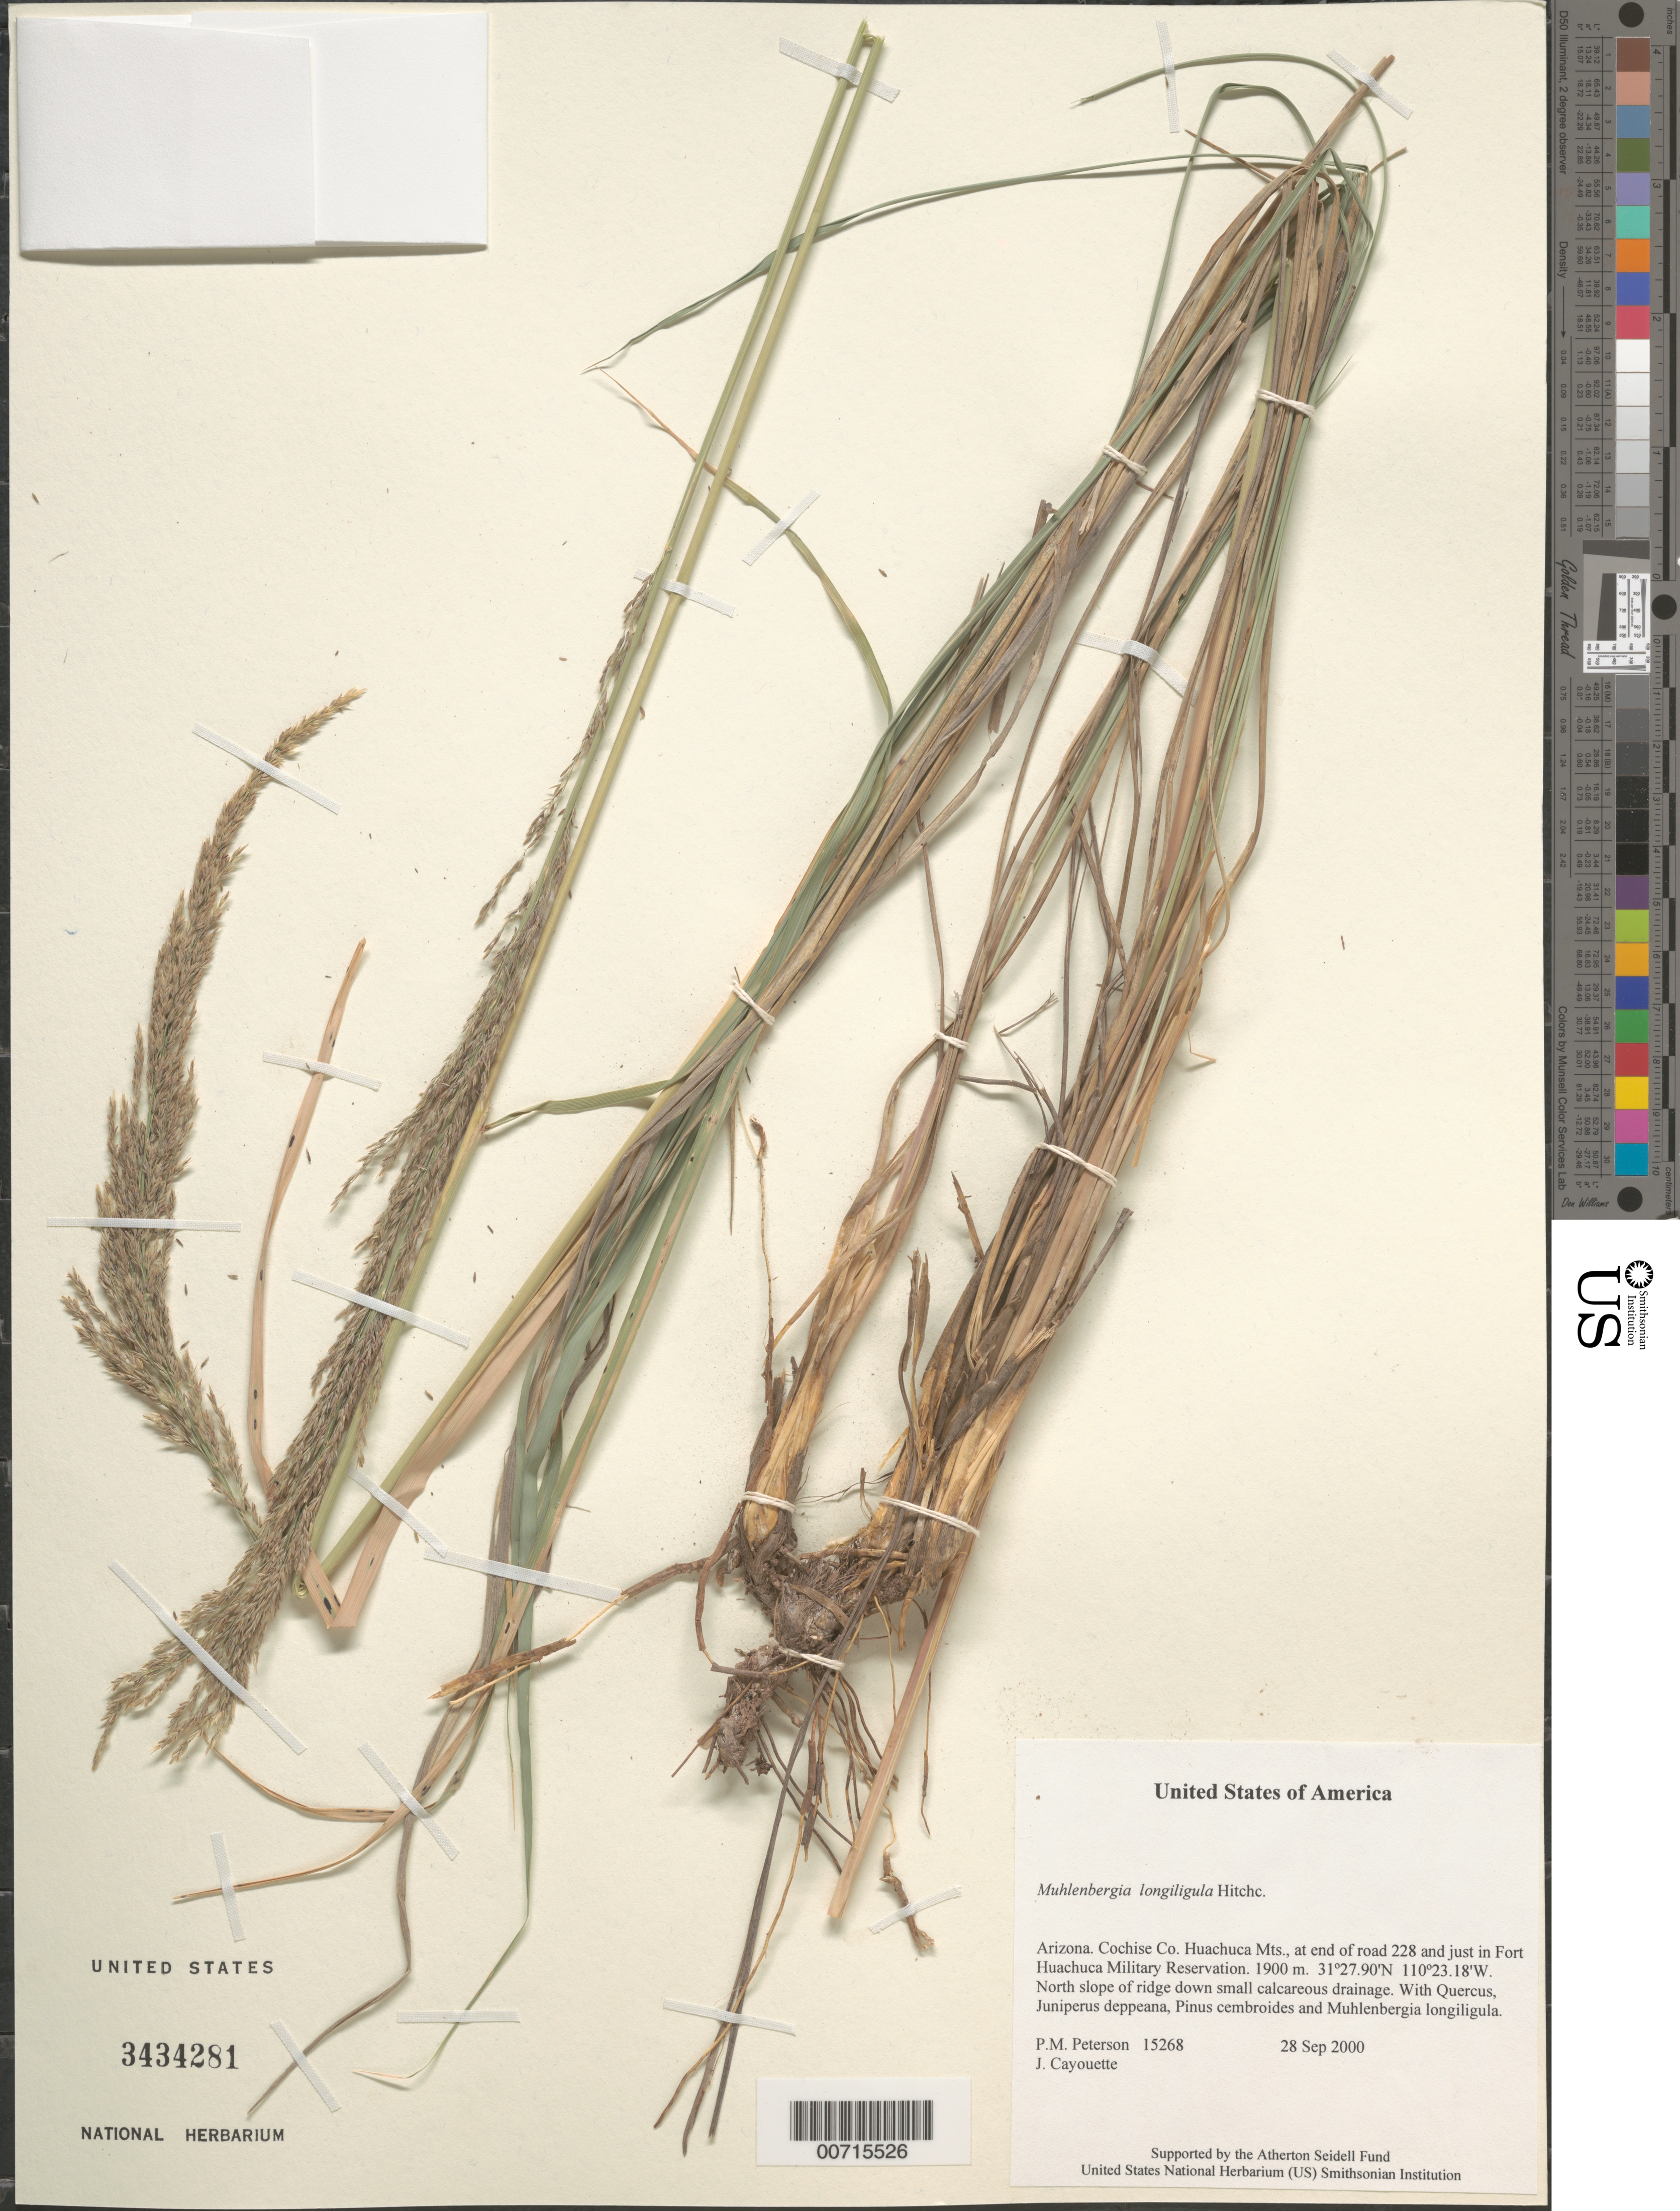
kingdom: Plantae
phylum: Tracheophyta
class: Liliopsida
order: Poales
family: Poaceae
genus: Muhlenbergia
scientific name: Muhlenbergia longiligula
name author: Hitchc.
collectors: P. M. Peterson & J. Cayouette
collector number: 15268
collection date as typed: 28 Sep 2000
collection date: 2000-09-28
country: United States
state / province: Arizona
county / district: Cochise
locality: Huachuca Mts., at end of road 228 and just in Fort Huachuca Military Reservation.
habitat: North slope of ridge down small calcareous drainage.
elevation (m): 1900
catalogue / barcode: US 3434281